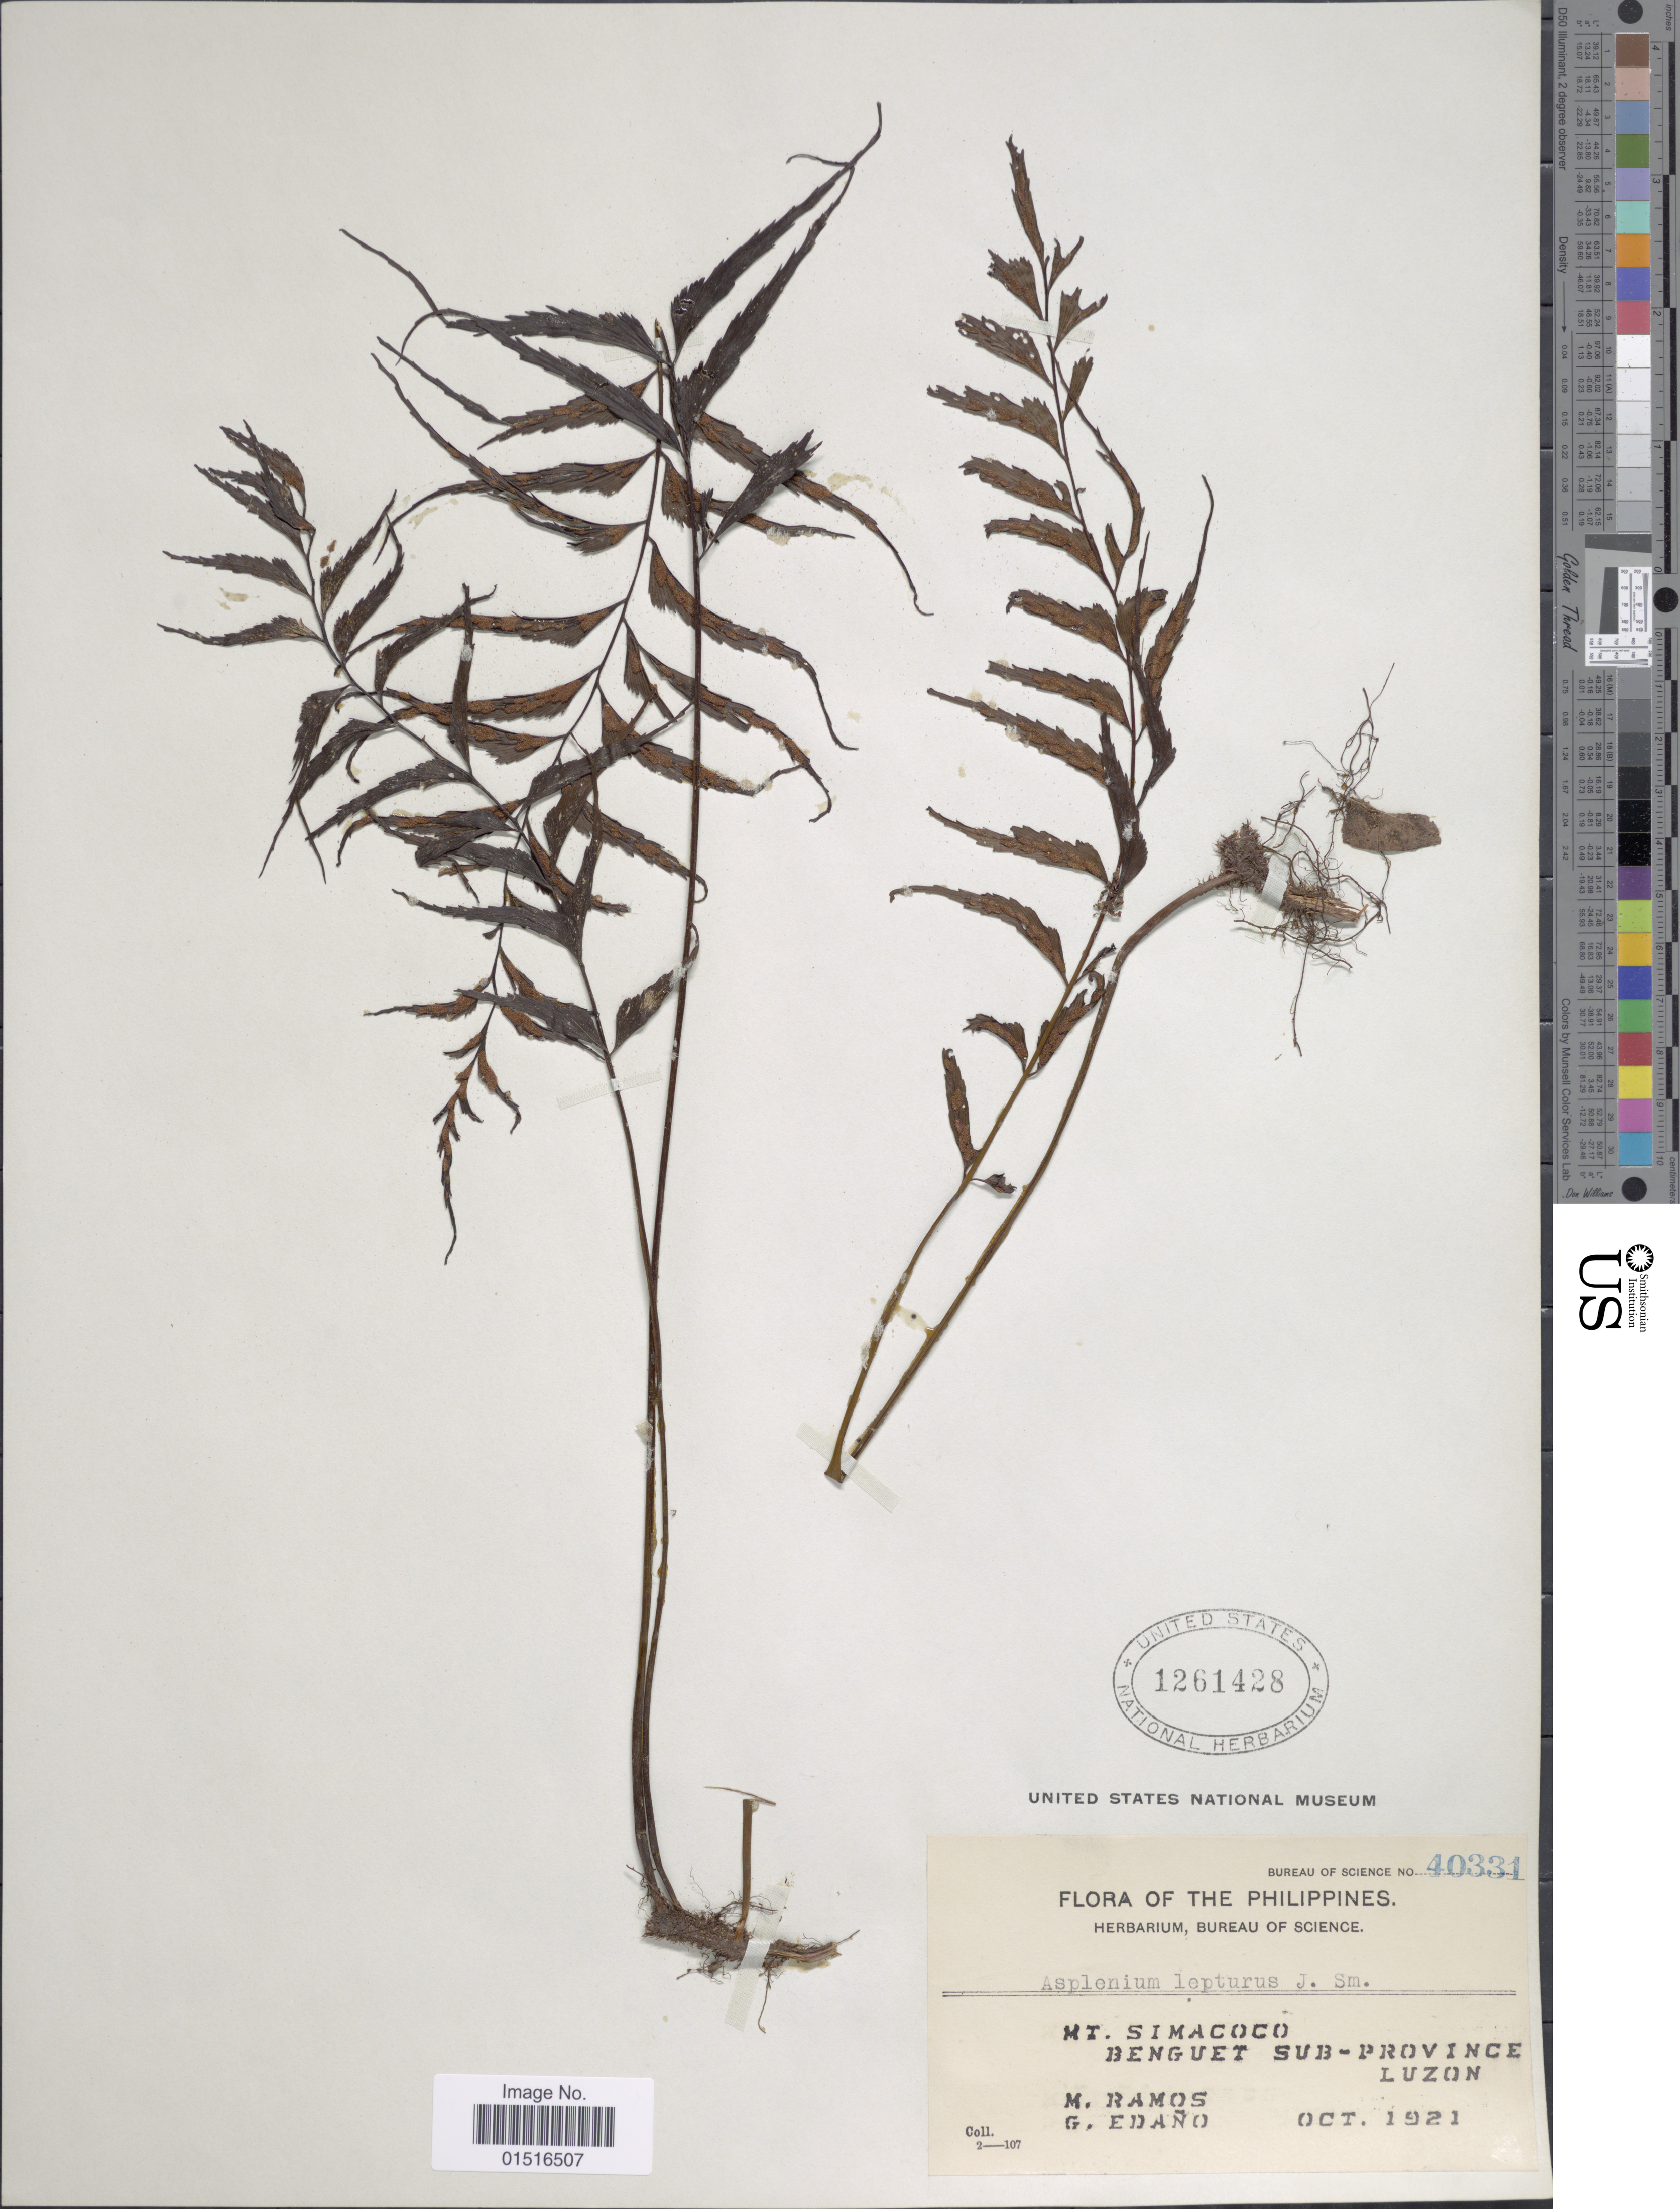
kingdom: Plantae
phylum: Tracheophyta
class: Polypodiopsida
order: Polypodiales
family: Aspleniaceae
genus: Asplenium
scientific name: Asplenium lepturus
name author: J. Sm. ex C. Presl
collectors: M. Ramos & G. Edaño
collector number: Bureau of Science 40331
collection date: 1921-10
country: Philippines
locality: Mt. Simacoco, Benguet Sub-province, Luzon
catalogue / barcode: US 1261428